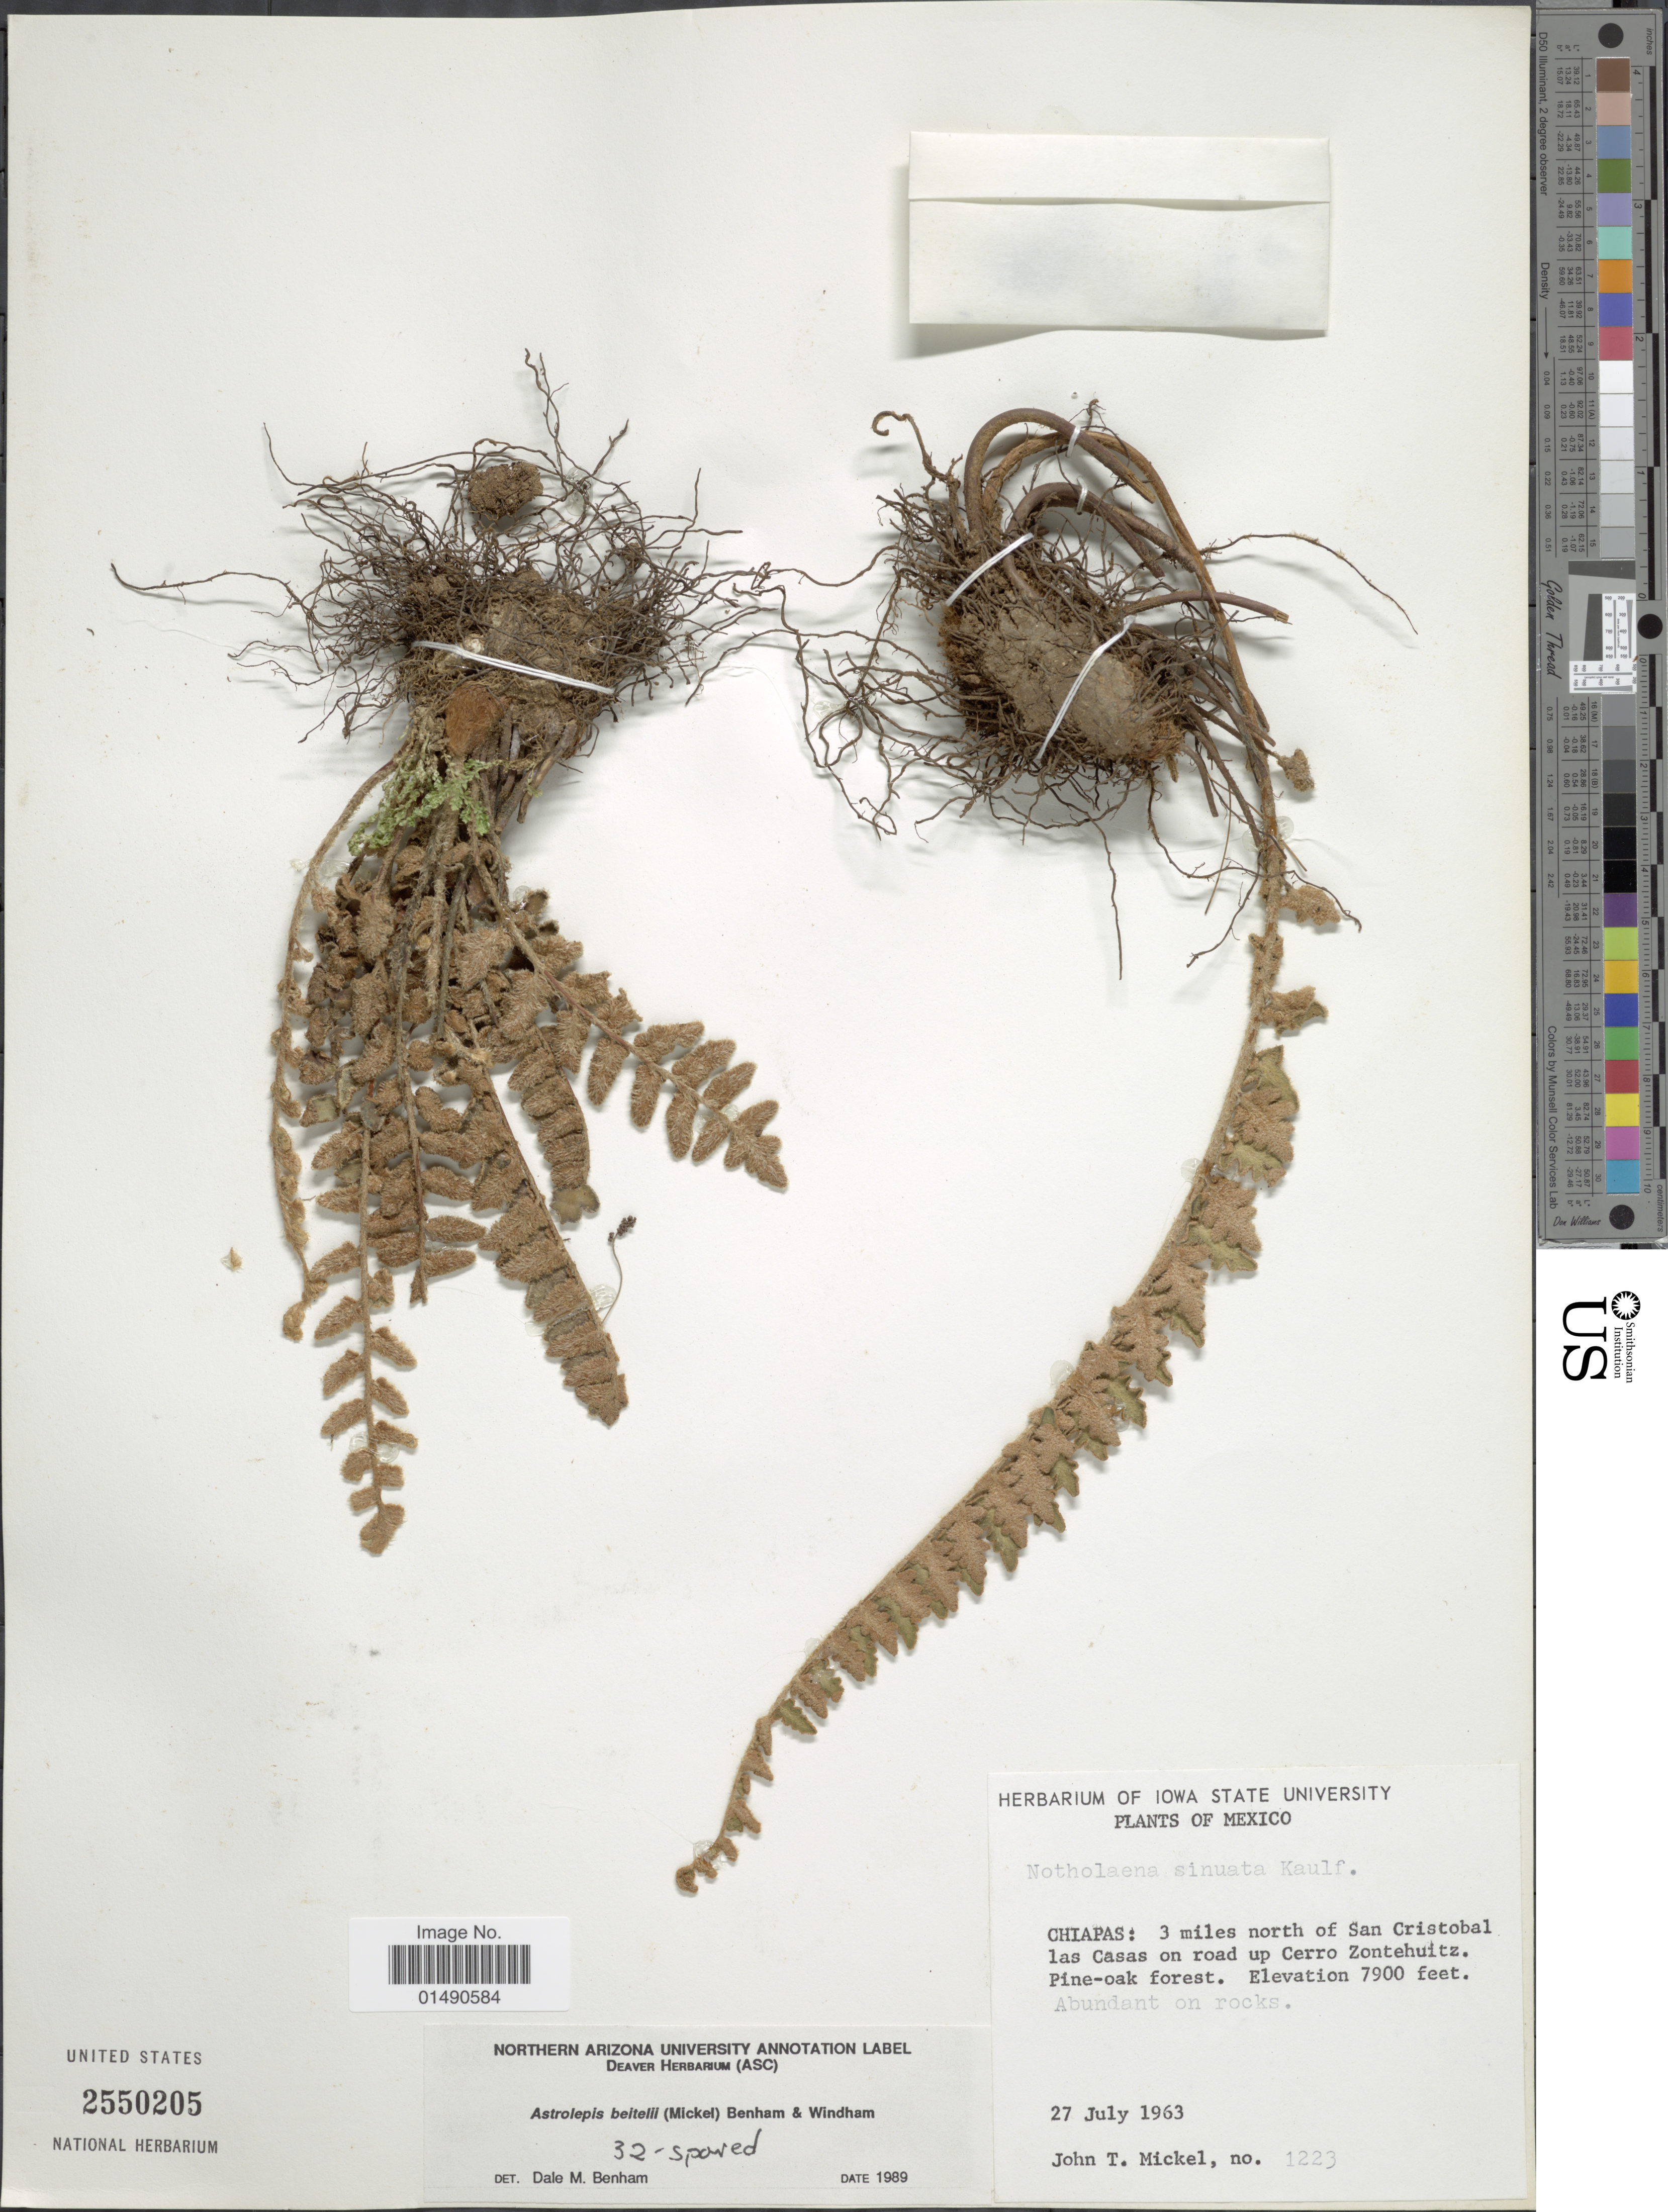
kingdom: Plantae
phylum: Tracheophyta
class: Polypodiopsida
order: Polypodiales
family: Pteridaceae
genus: Astrolepis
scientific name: Astrolepis laevis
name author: (Mart. & Ikonn.-Gal.) Mickel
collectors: J. T. Mickel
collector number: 1223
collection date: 1963-07-27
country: Mexico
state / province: Chiapas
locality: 3 miles north of San Cristobal, las casas on road up Cerro Zontehuitz Pine-oak forest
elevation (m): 2408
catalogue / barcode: US 2550205